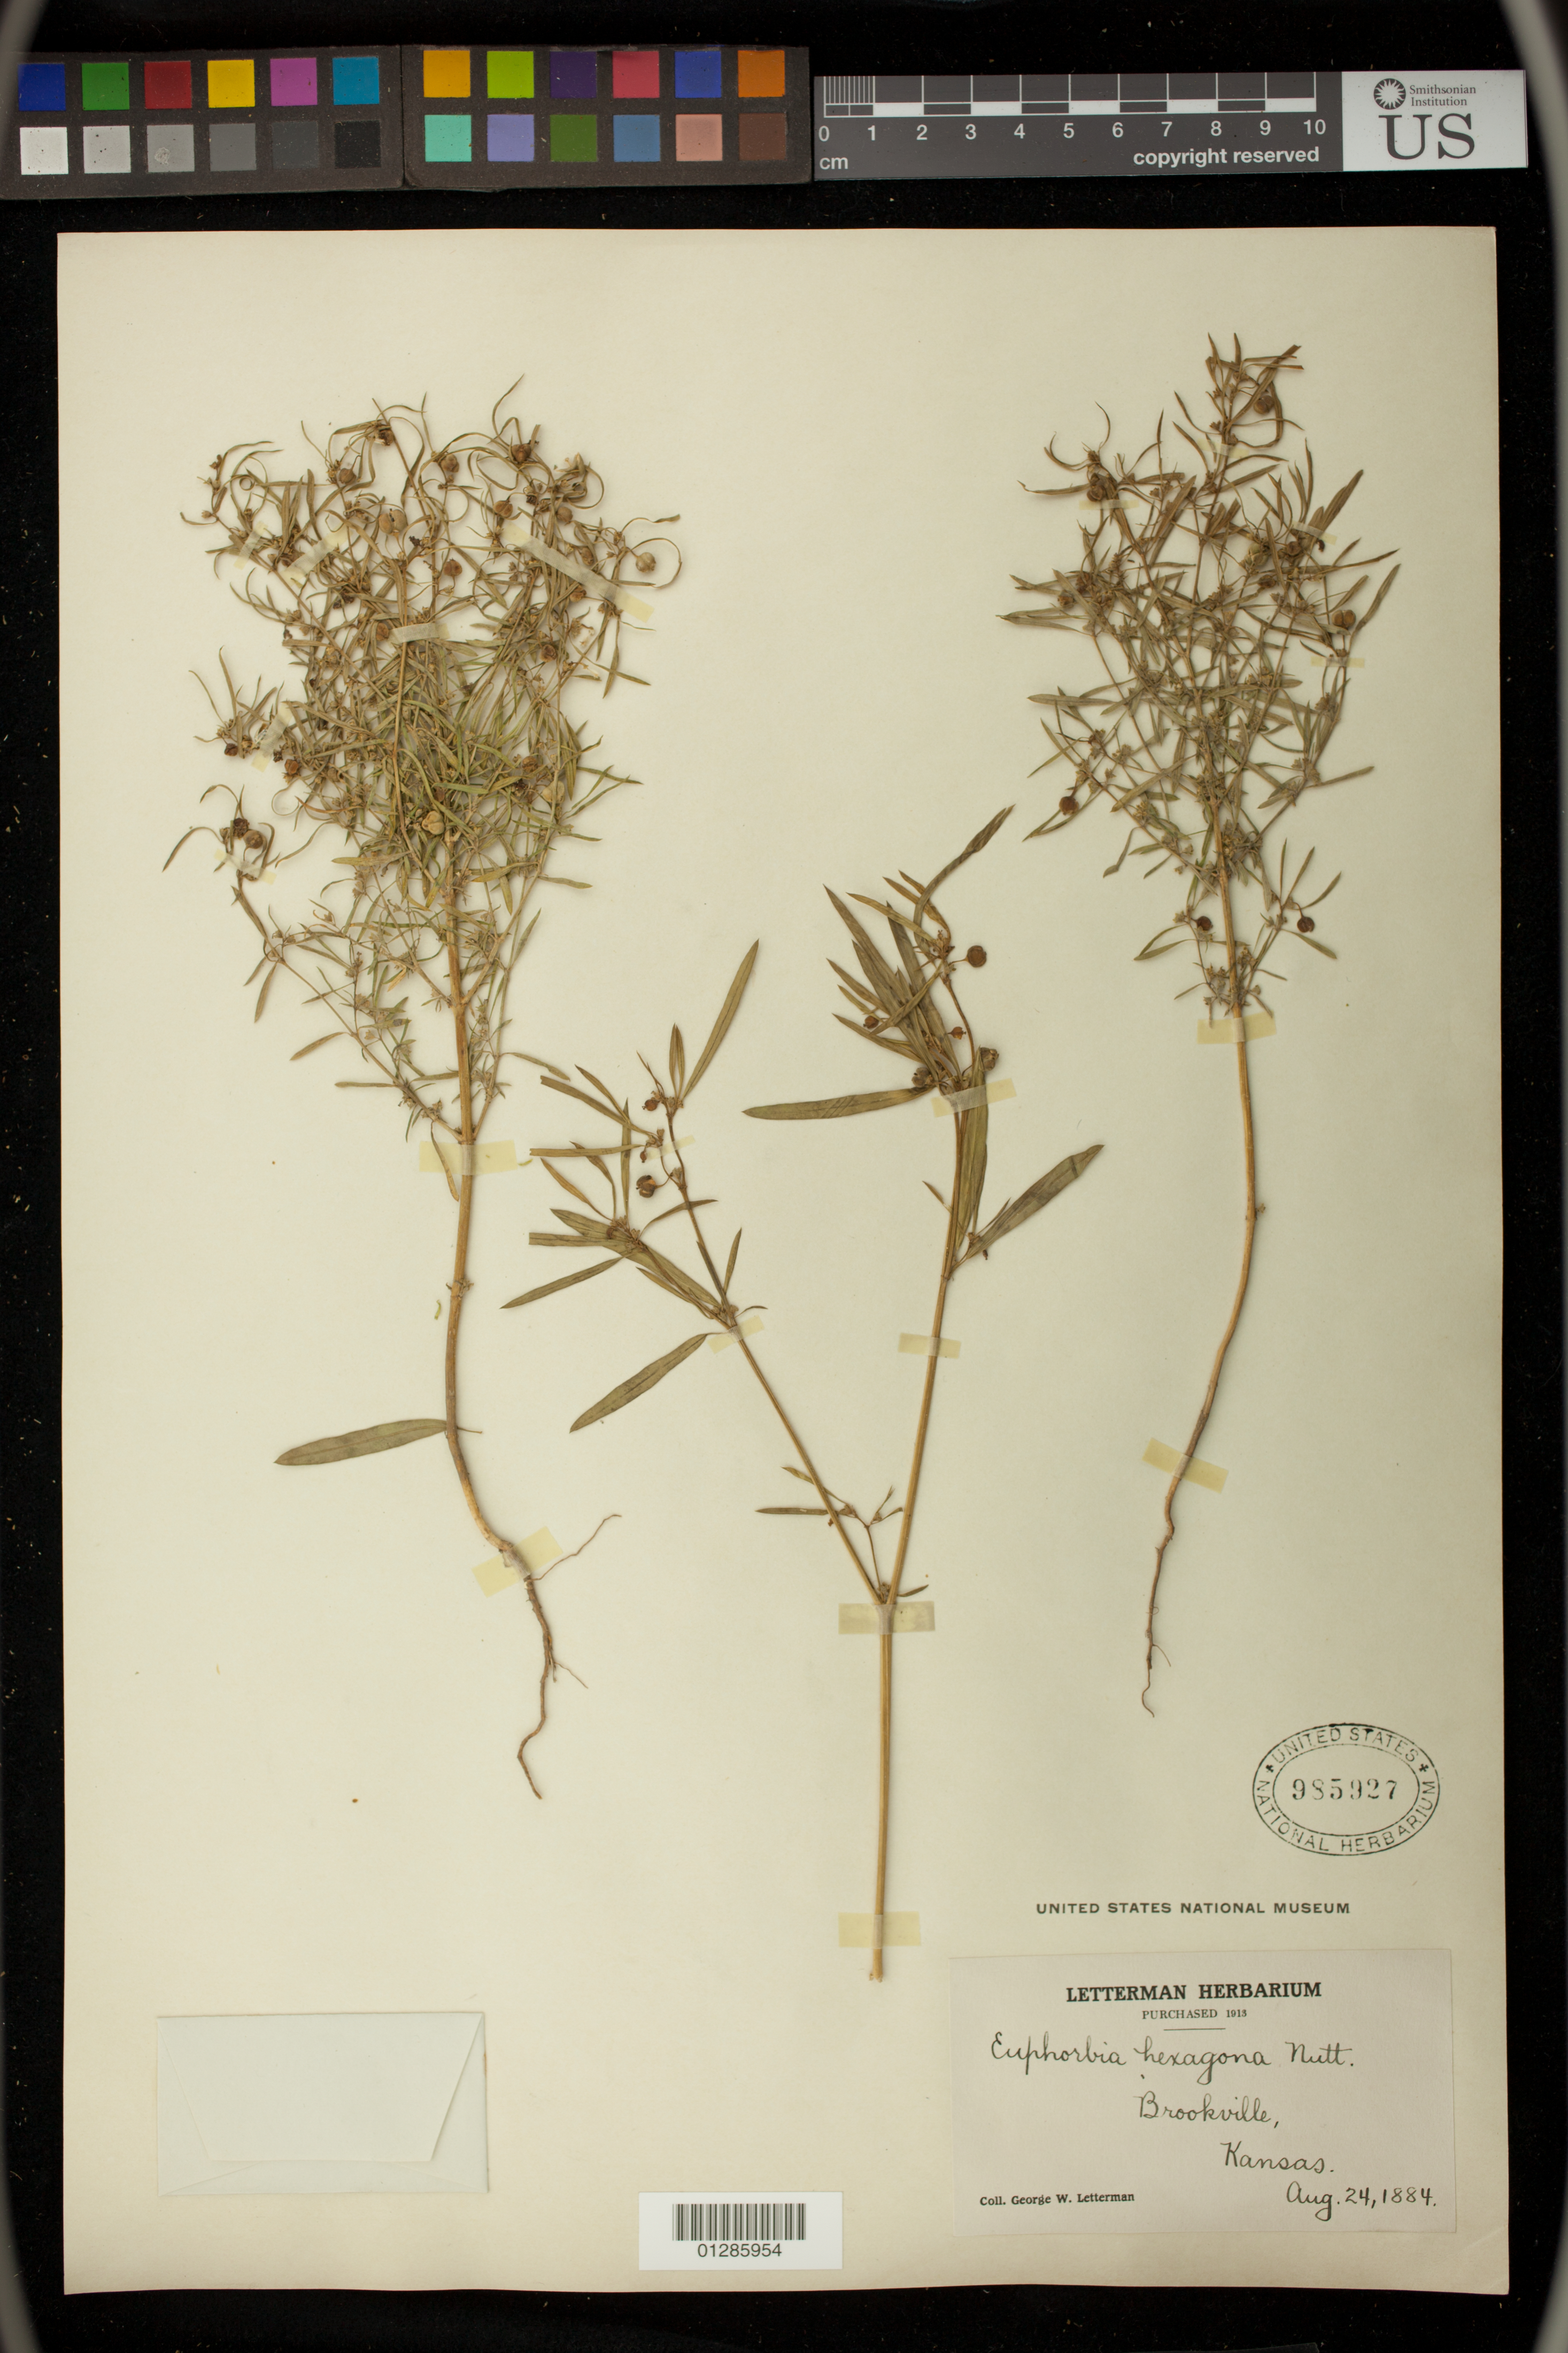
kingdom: Plantae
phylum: Tracheophyta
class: Magnoliopsida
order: Malpighiales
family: Euphorbiaceae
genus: Euphorbia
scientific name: Euphorbia hexagona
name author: Nutt. ex Spreng.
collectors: G. W. Letterman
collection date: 1884-08-24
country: United States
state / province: Kansas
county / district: Saline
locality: Brookville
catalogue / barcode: US 985927